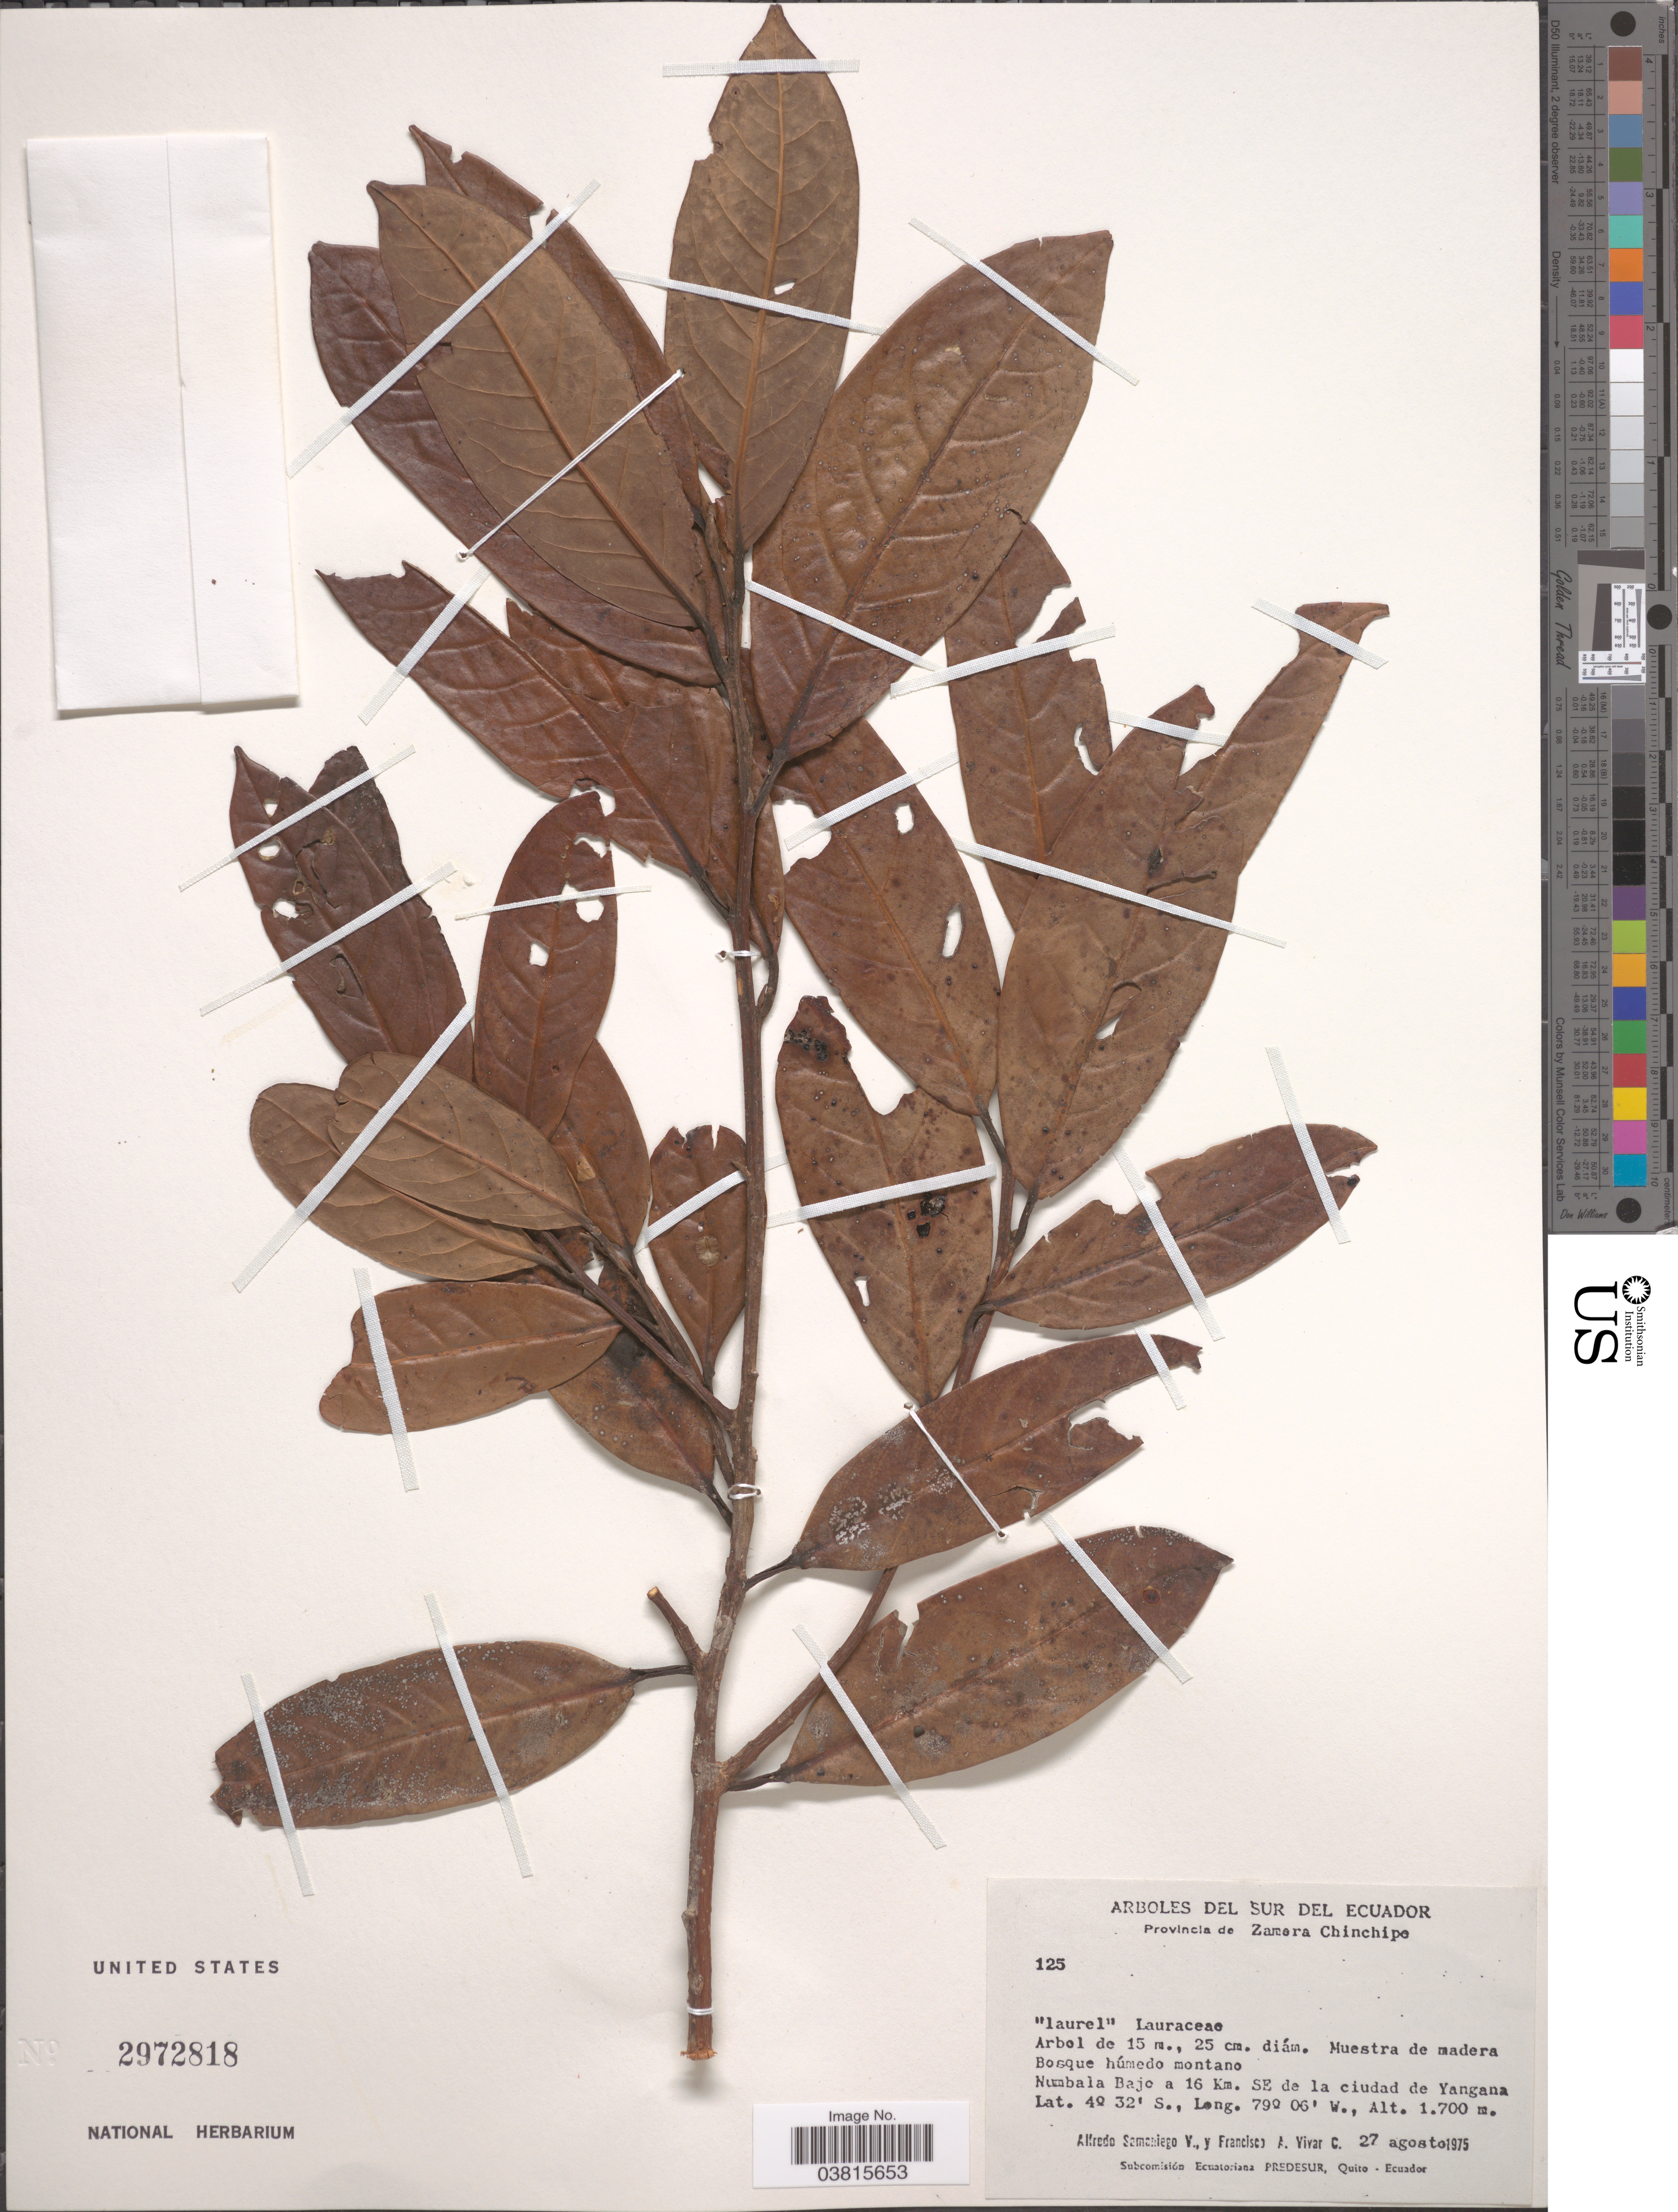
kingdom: Plantae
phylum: Tracheophyta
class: Magnoliopsida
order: Laurales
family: Lauraceae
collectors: A. V. Samaniego & F. A. Vivar C.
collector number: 125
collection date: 1975-08-27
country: Ecuador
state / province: Zamora-Chinchipe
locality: Sur del Ecuador. Bosque húmedo montano. Numbala Bajo a 16 Km. SE de la ciudad de Yangana.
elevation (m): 1700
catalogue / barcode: US 2972818